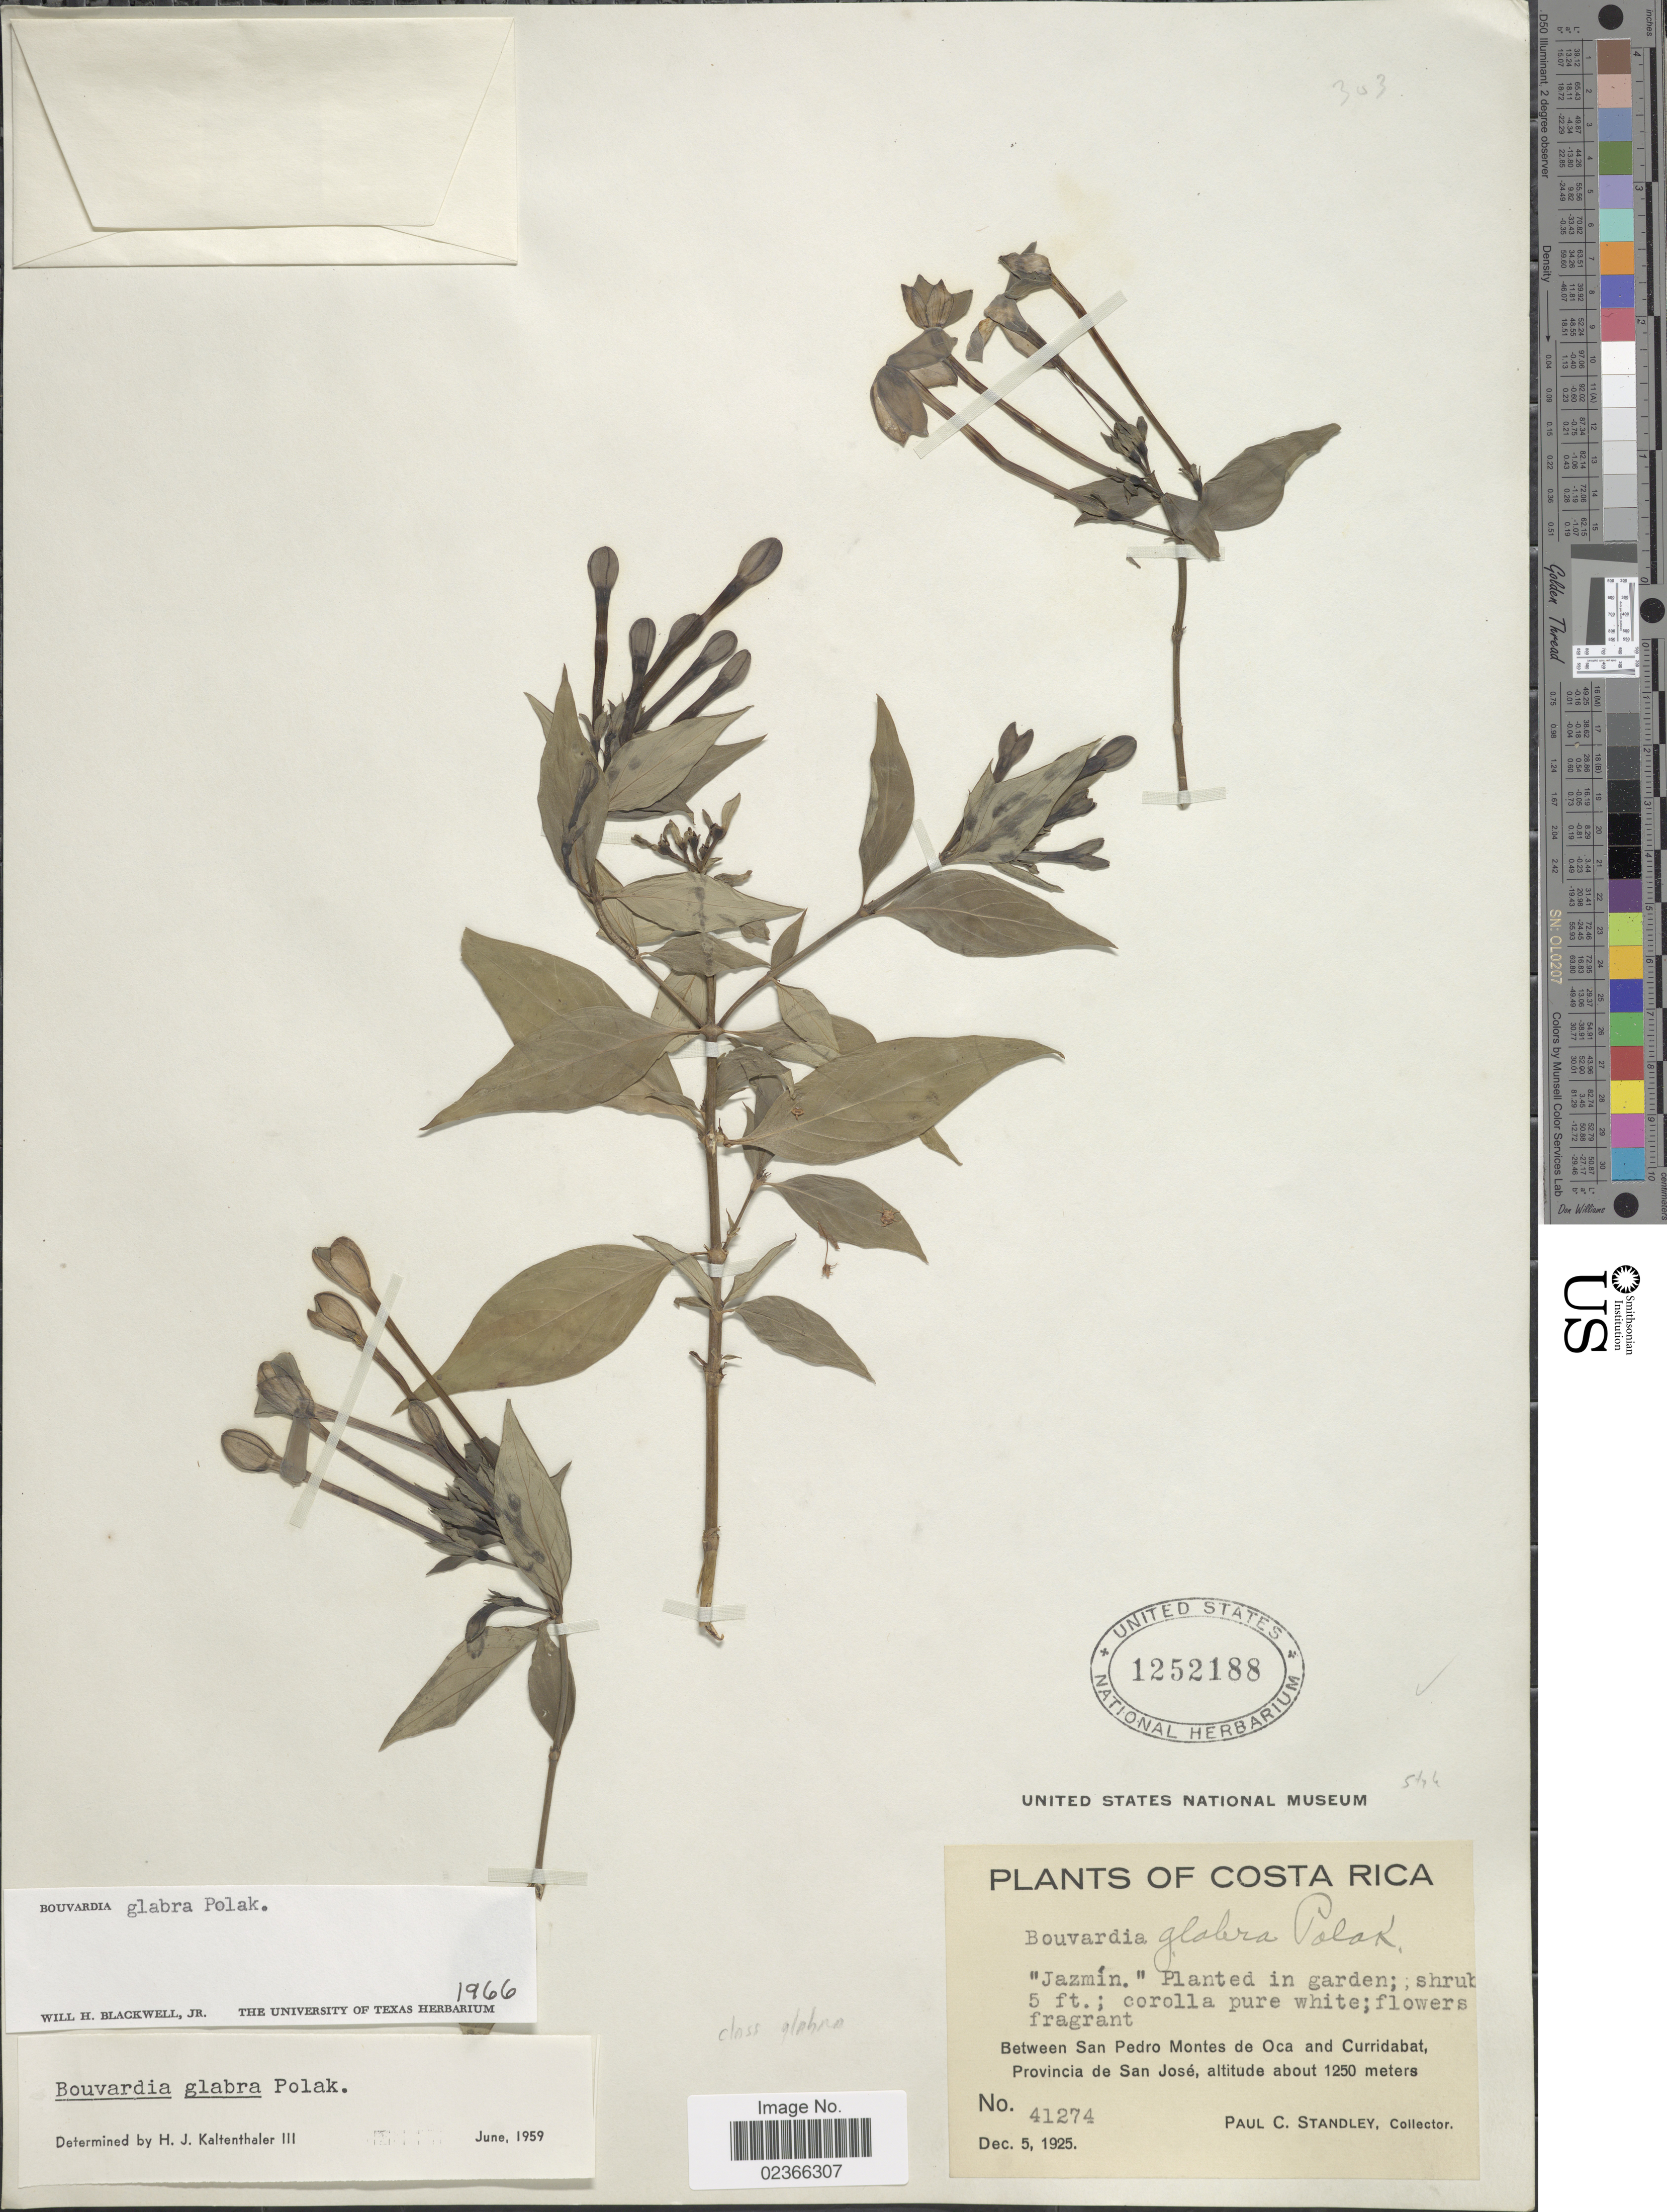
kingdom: Plantae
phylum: Tracheophyta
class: Magnoliopsida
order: Gentianales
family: Rubiaceae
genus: Bouvardia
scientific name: Bouvardia glabra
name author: Polák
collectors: P. C. Standley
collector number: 41274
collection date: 1925-12-05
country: Costa Rica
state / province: San José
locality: Jazmin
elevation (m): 1250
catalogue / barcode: US 1252188